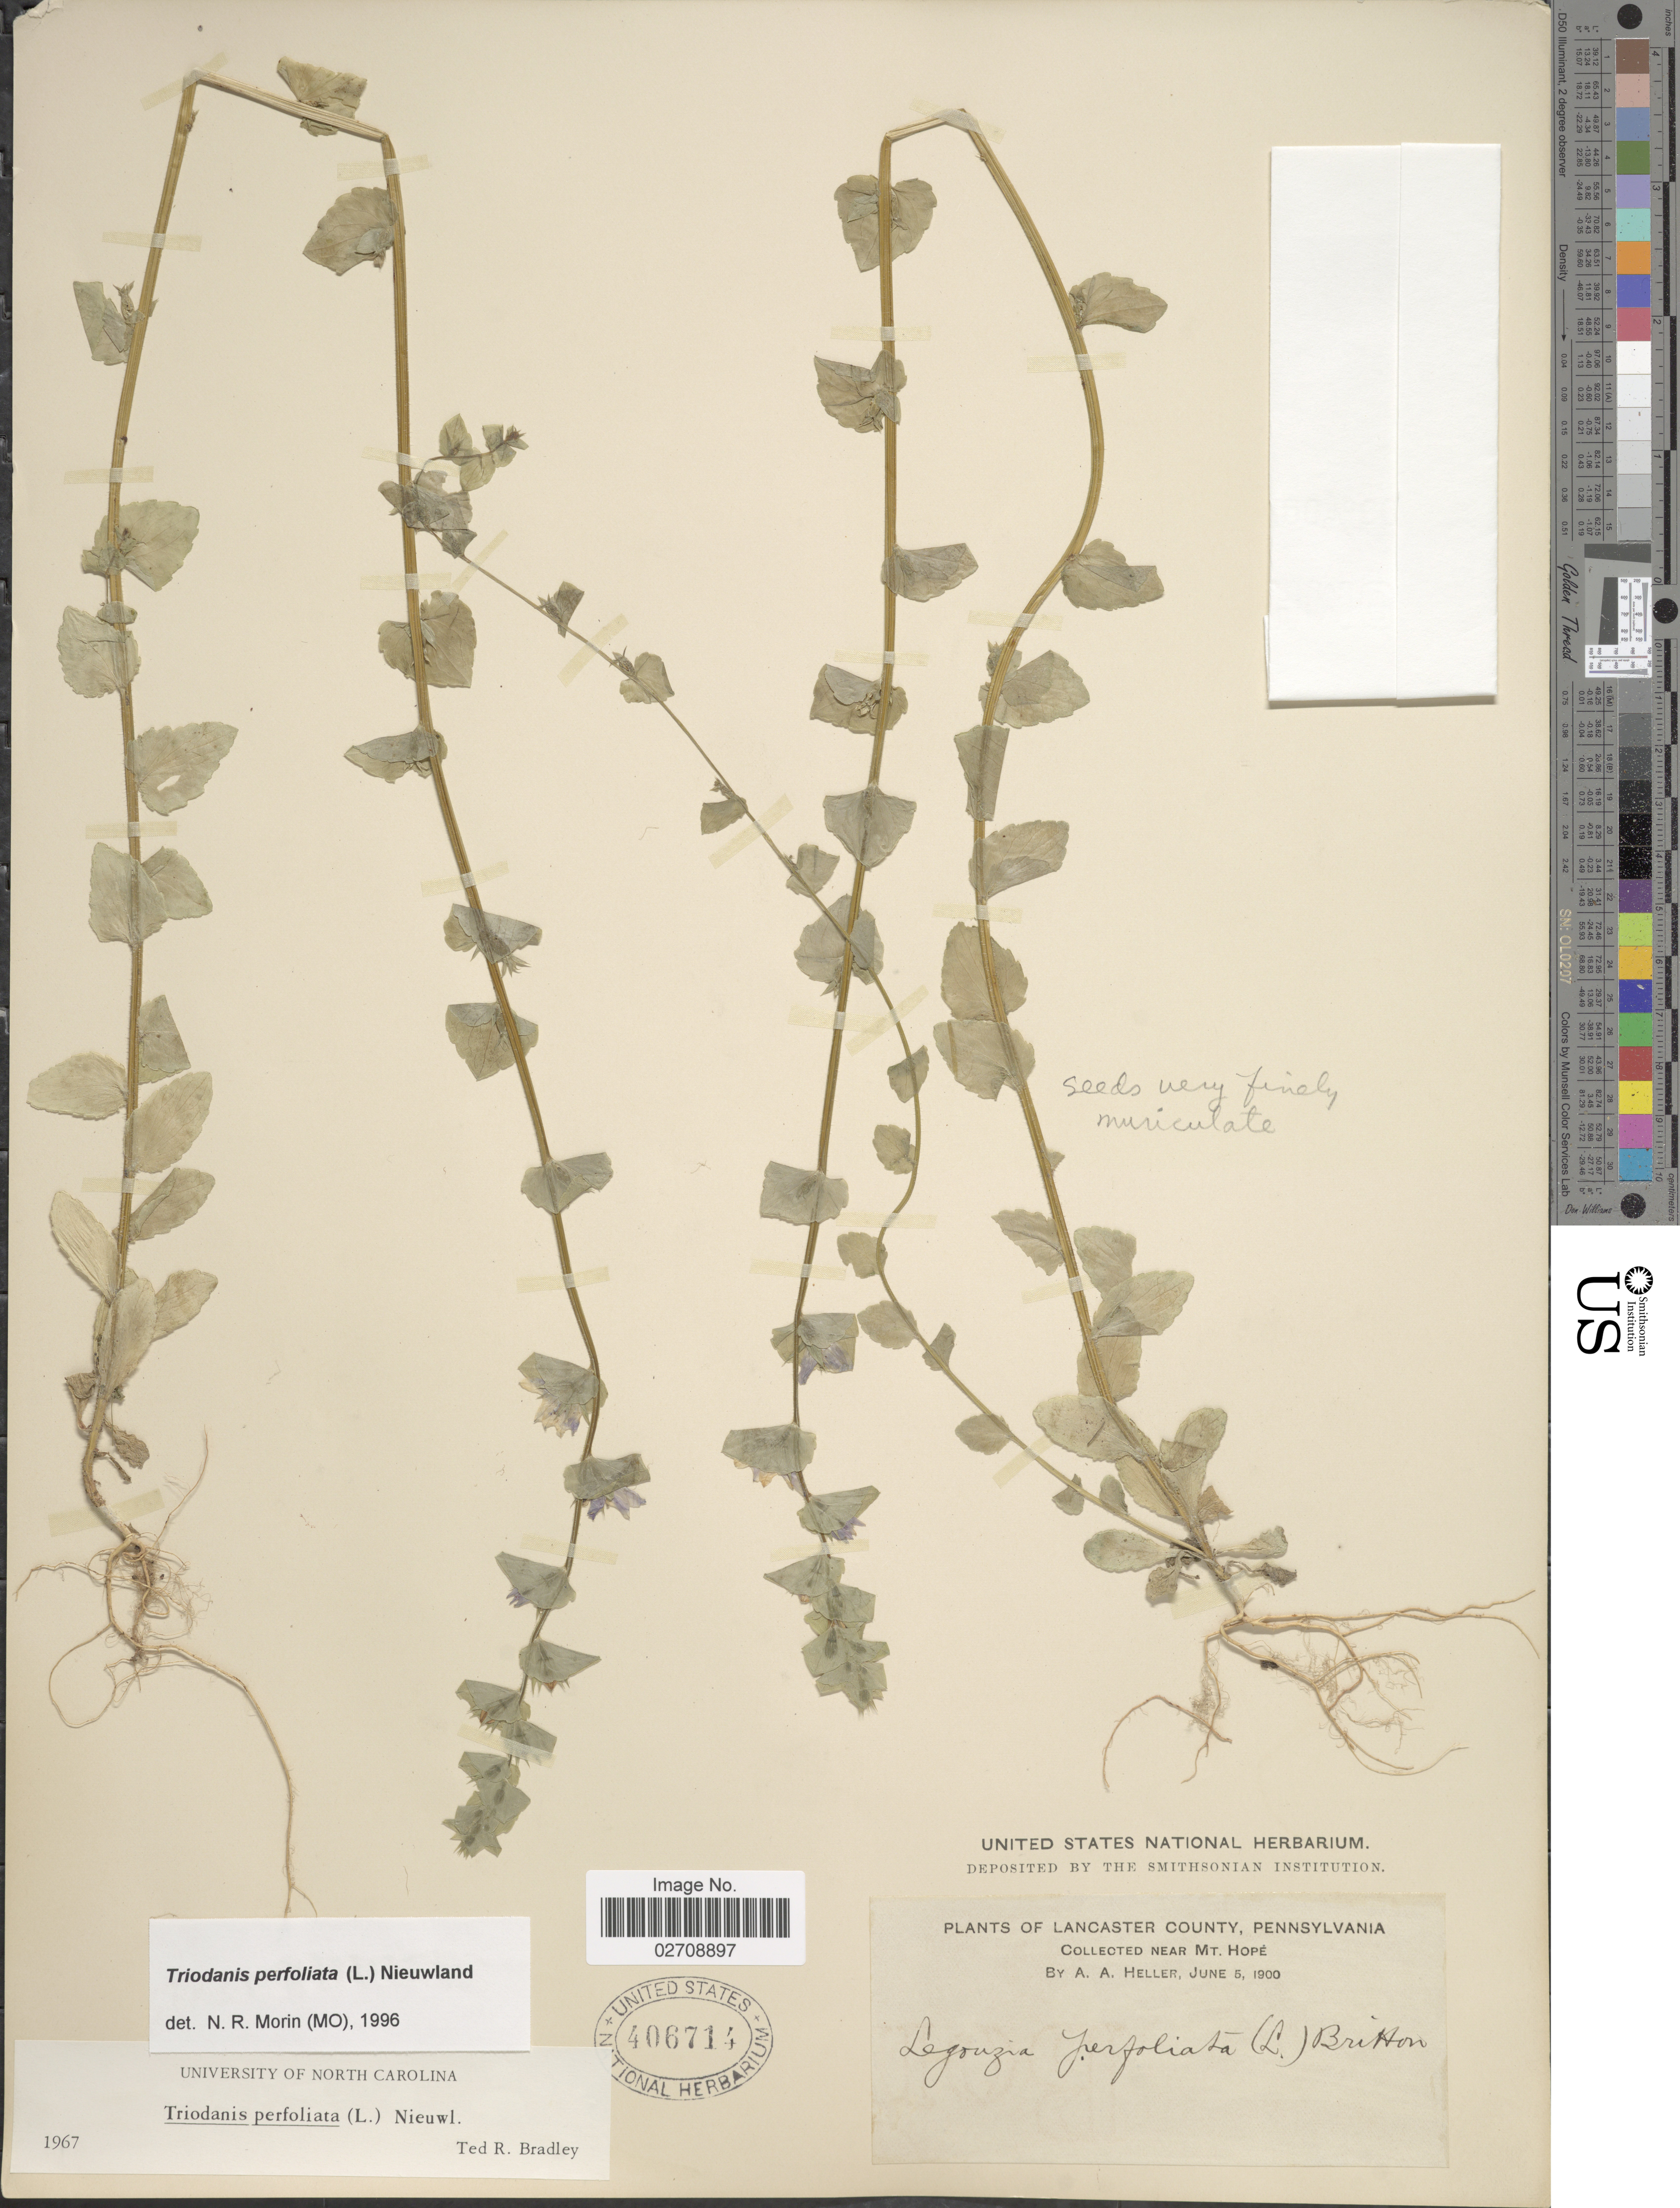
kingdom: Plantae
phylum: Tracheophyta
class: Magnoliopsida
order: Asterales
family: Campanulaceae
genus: Triodanis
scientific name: Triodanis perfoliata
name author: (L.) Nieuwl.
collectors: A. A. Heller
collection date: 1900-06-05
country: United States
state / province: Pennsylvania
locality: Lancaster County, Near Mt. Hope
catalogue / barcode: US 3406714